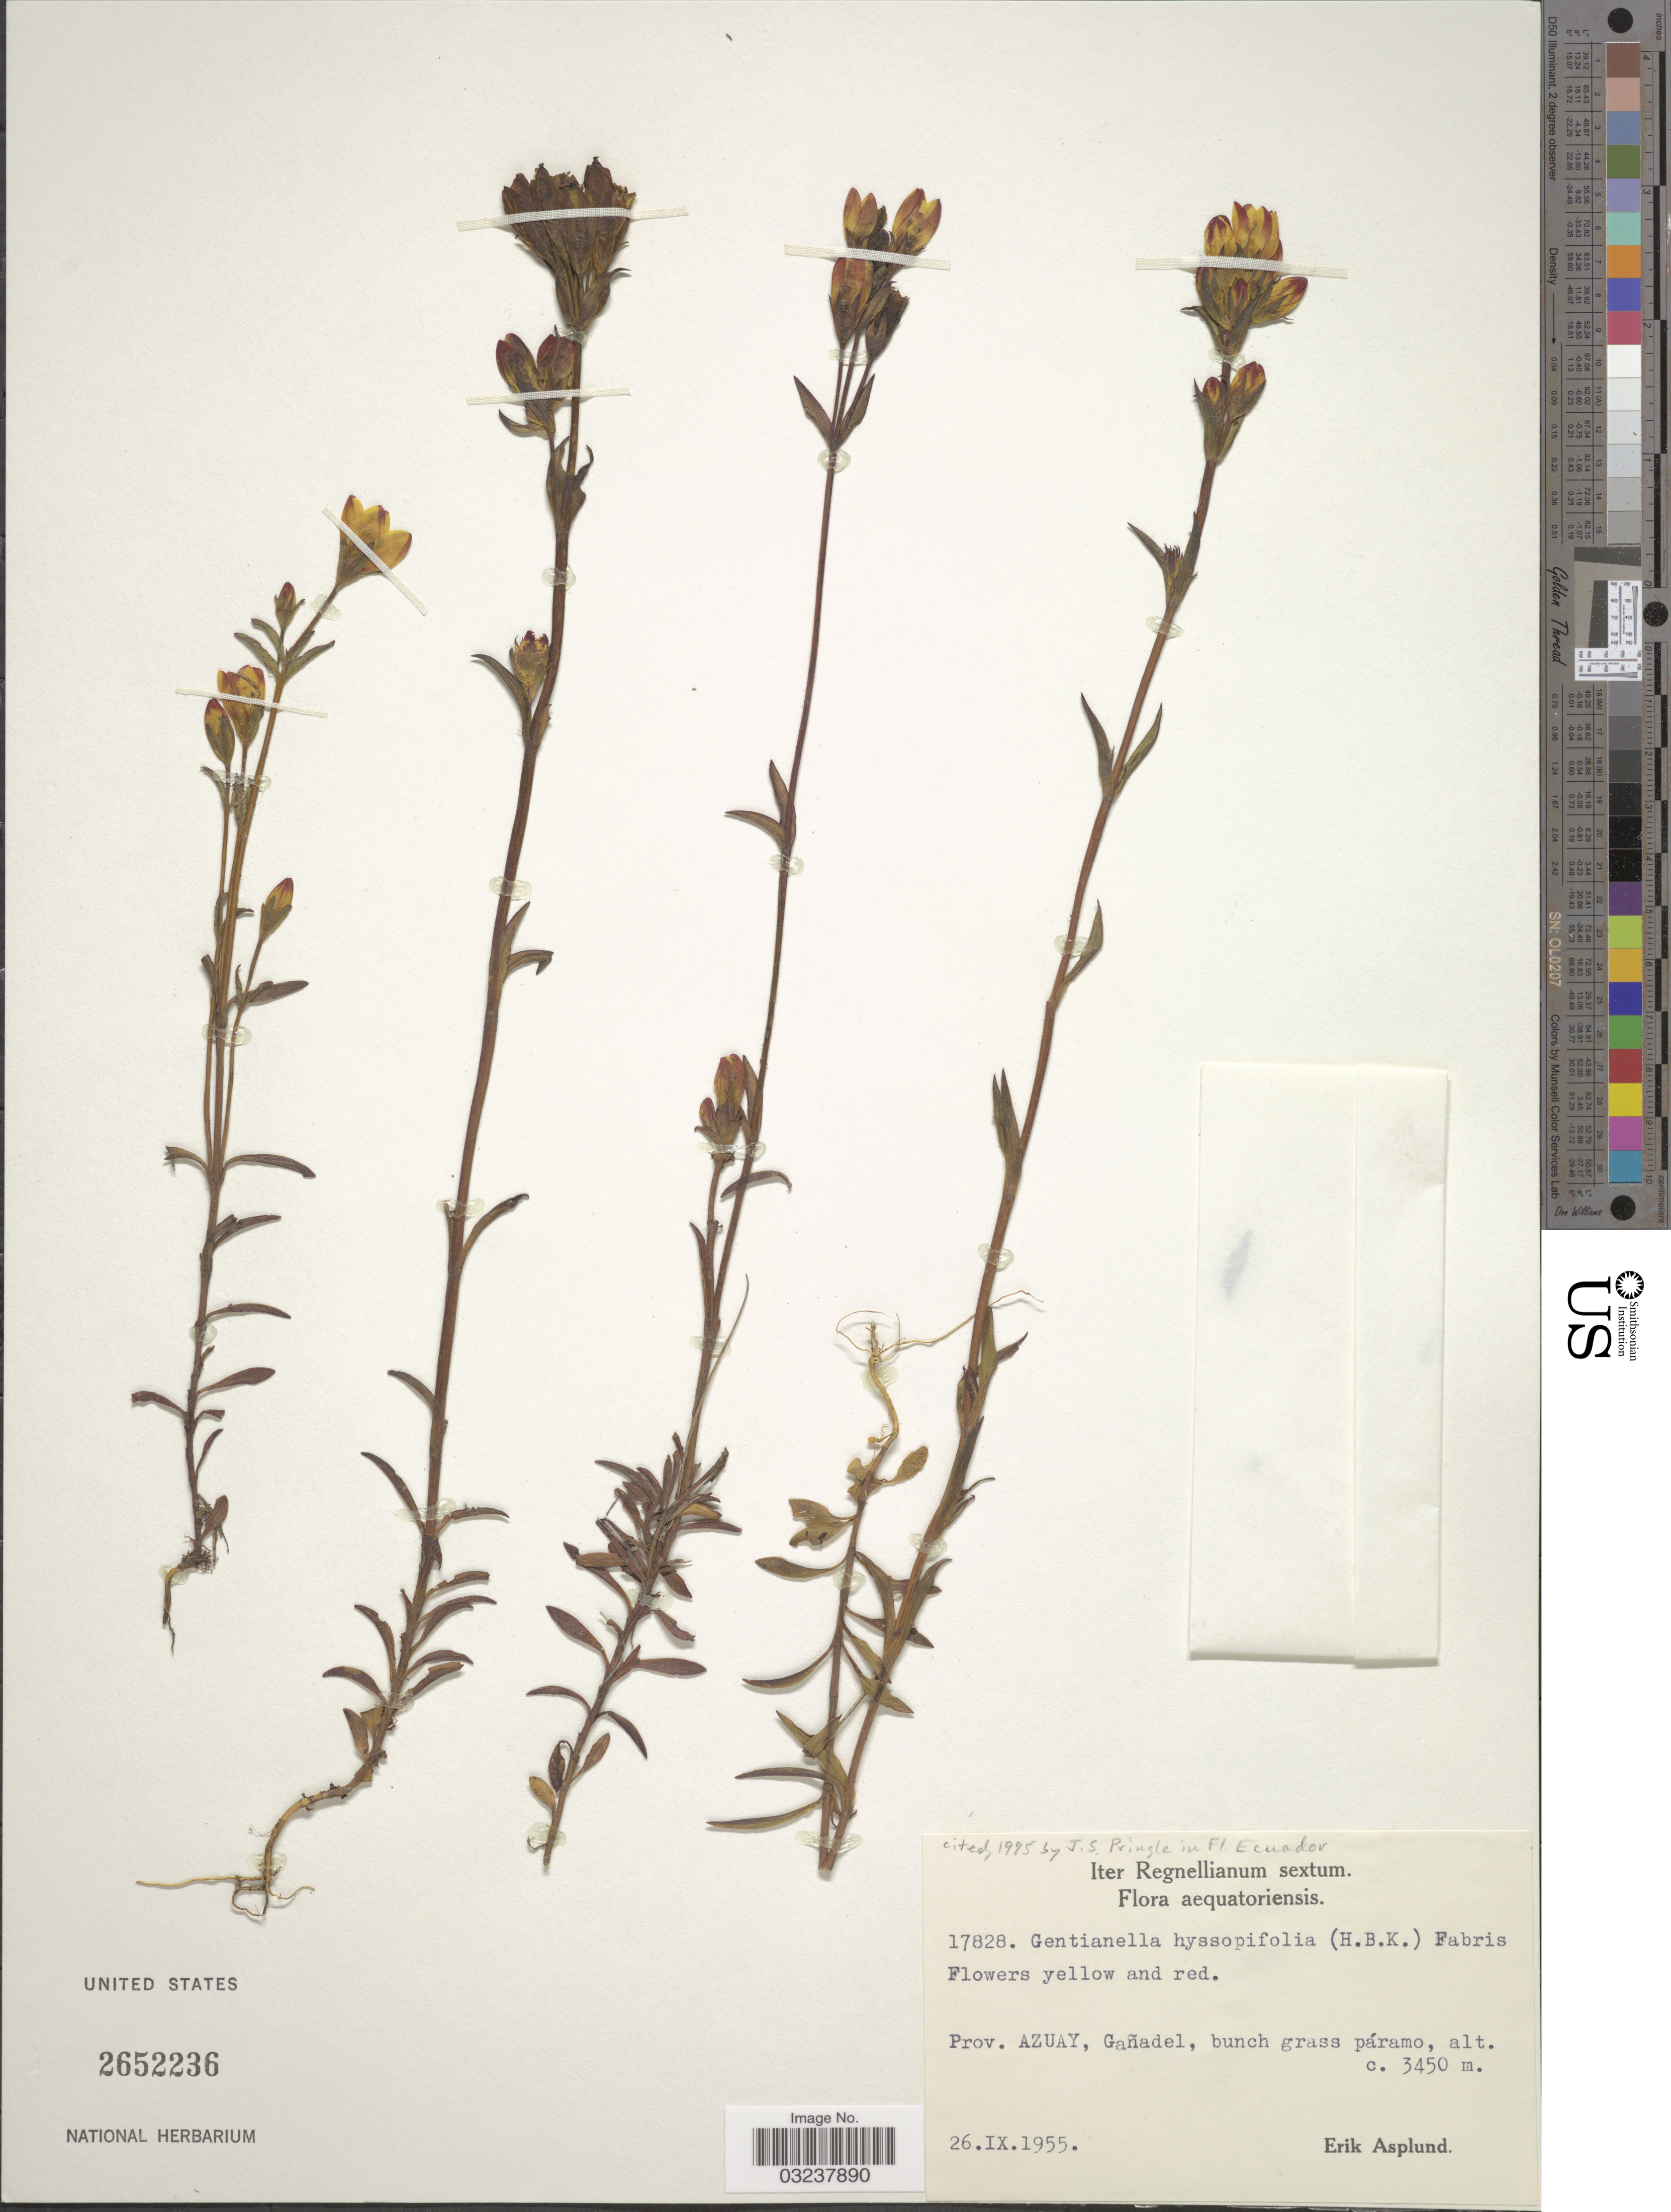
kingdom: Plantae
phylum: Tracheophyta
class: Magnoliopsida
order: Gentianales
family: Gentianaceae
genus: Gentianella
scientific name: Gentianella hyssopifolia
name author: (Kunth) Fabris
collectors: E. Asplund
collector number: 17828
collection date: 1955-09-26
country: Ecuador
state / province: Azuay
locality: Gañadel.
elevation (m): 3450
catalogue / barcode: US 2652236